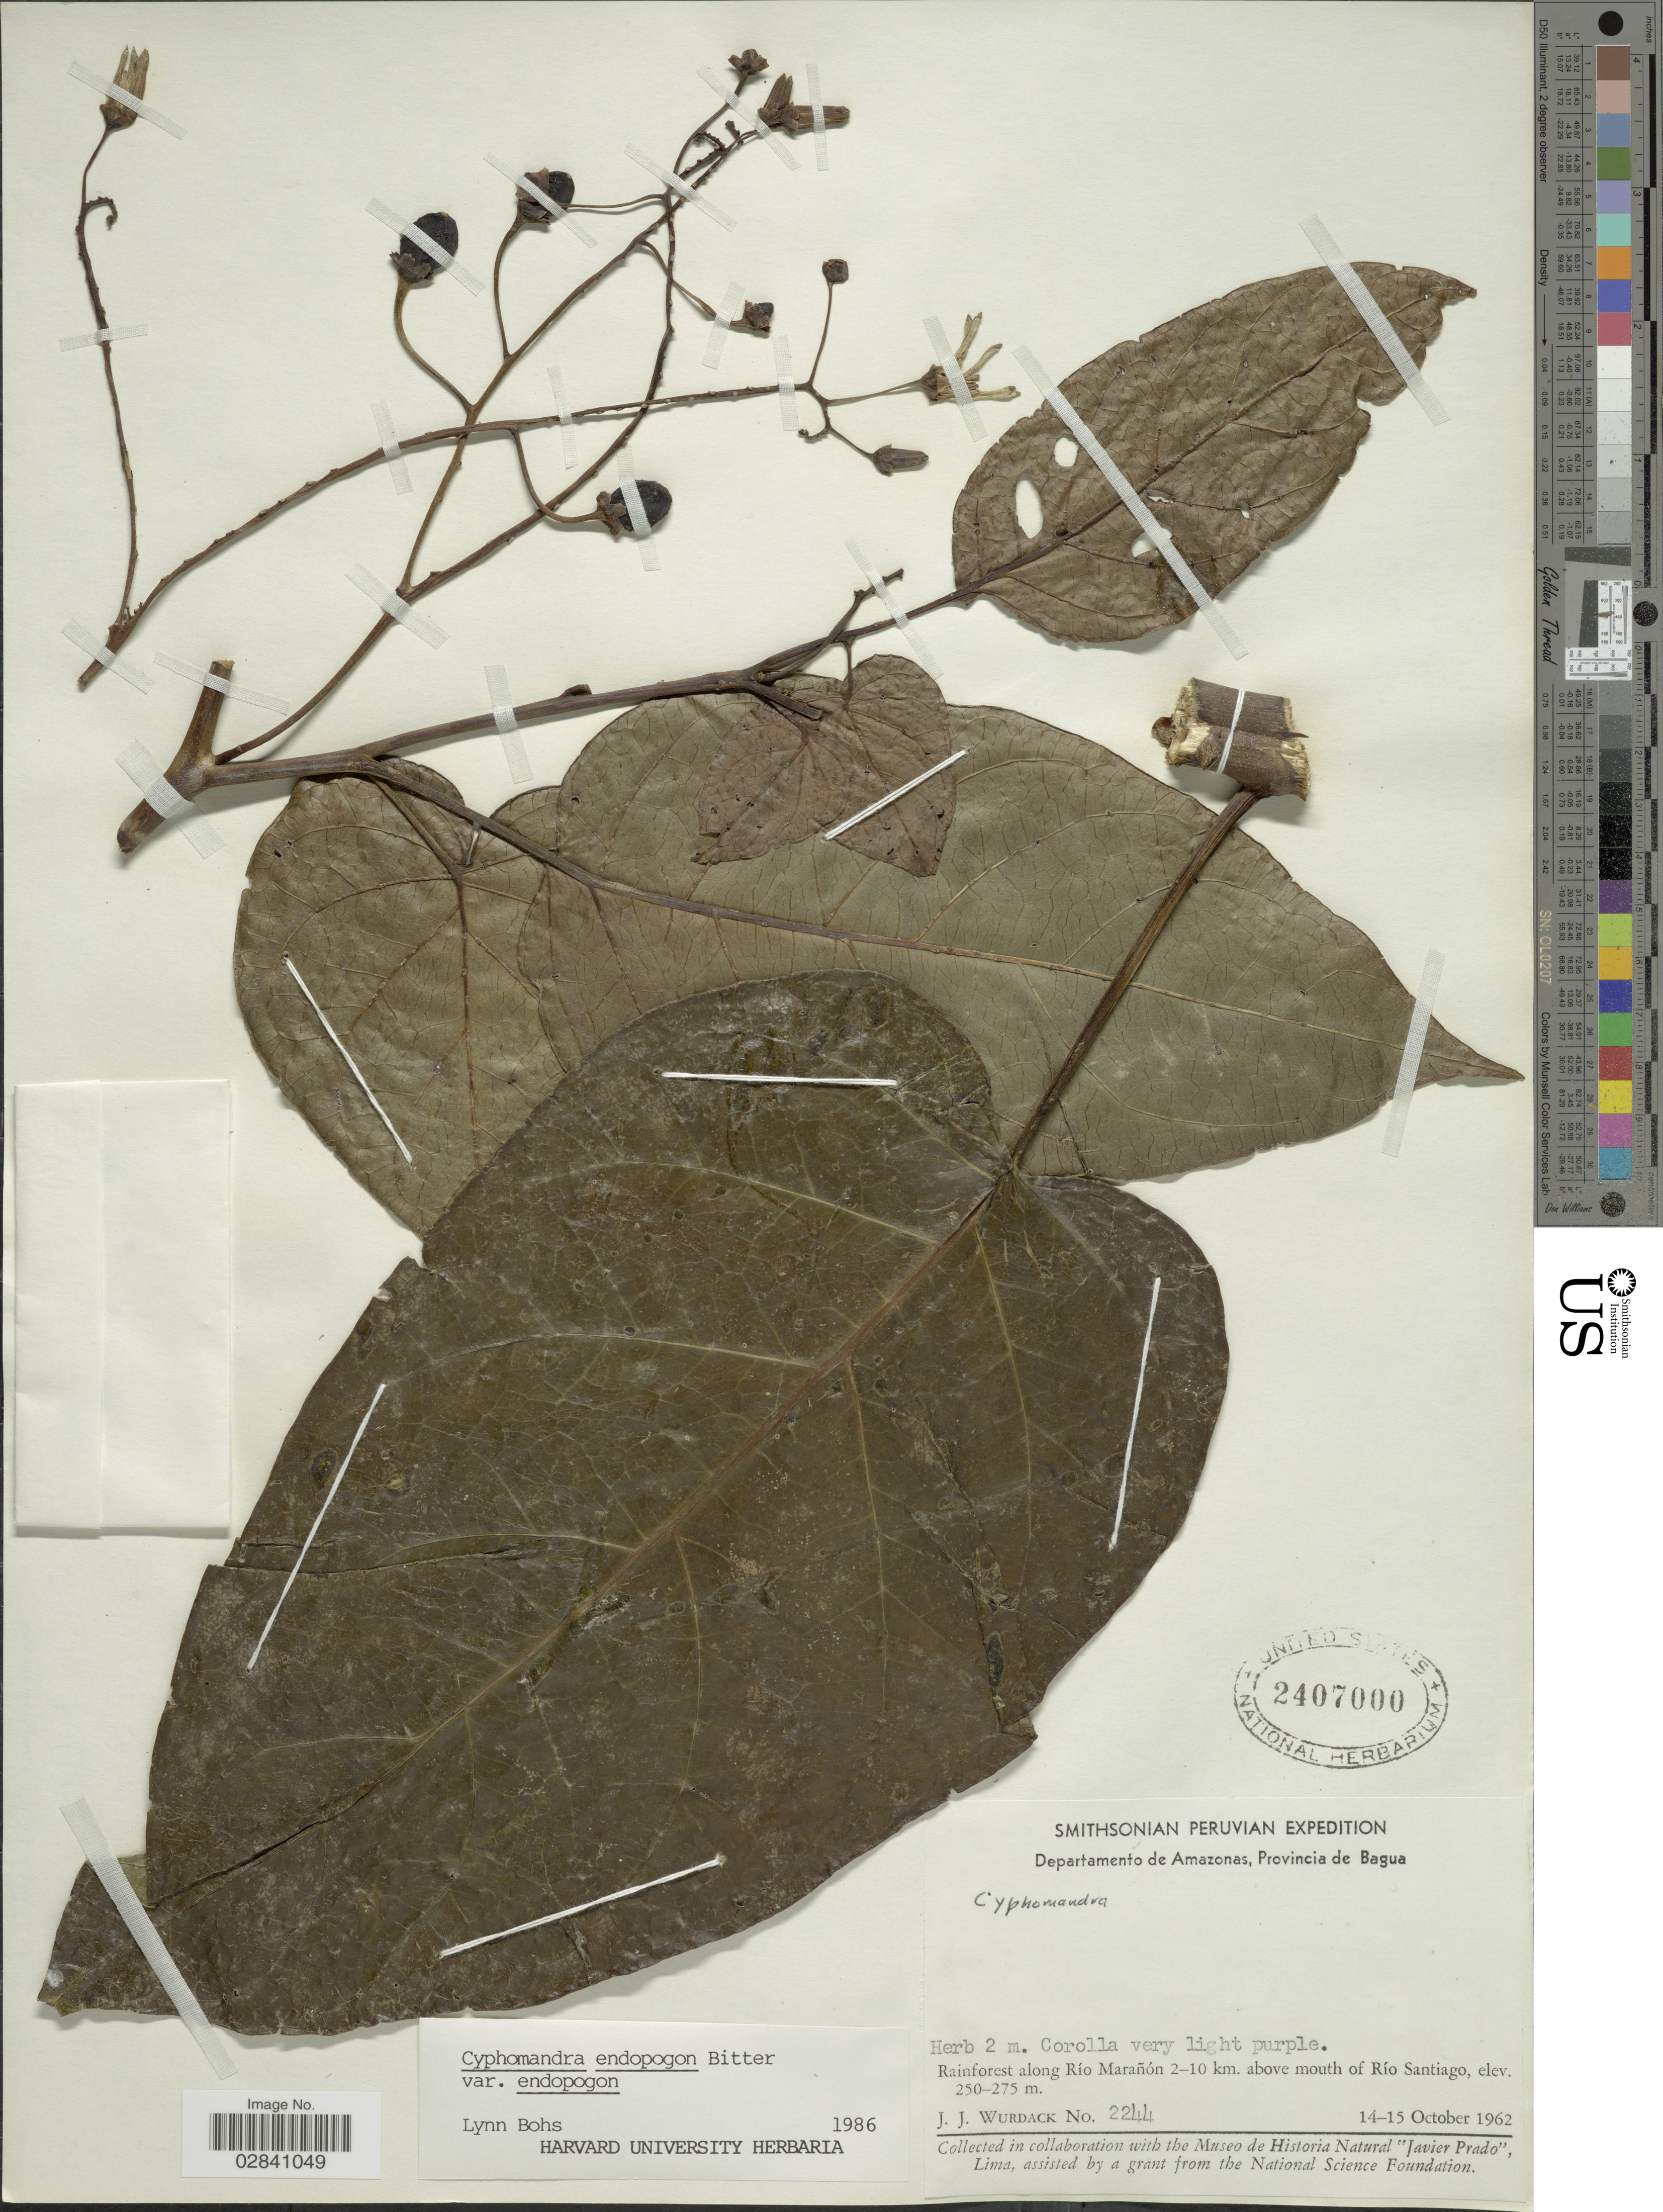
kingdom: Plantae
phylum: Tracheophyta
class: Magnoliopsida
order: Solanales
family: Solanaceae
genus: Cyphomandra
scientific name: Cyphomandra endopogon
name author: Bitter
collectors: J. J. Wurdack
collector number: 2244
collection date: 1962-10-14/1962-10-15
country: Peru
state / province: Amazonas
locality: Departamento de Amazonas, Provincia de Bagua. Rainforest along Río Marañon 2-10 km. above mouth of Río Santiago.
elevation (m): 250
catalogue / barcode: US 2407000